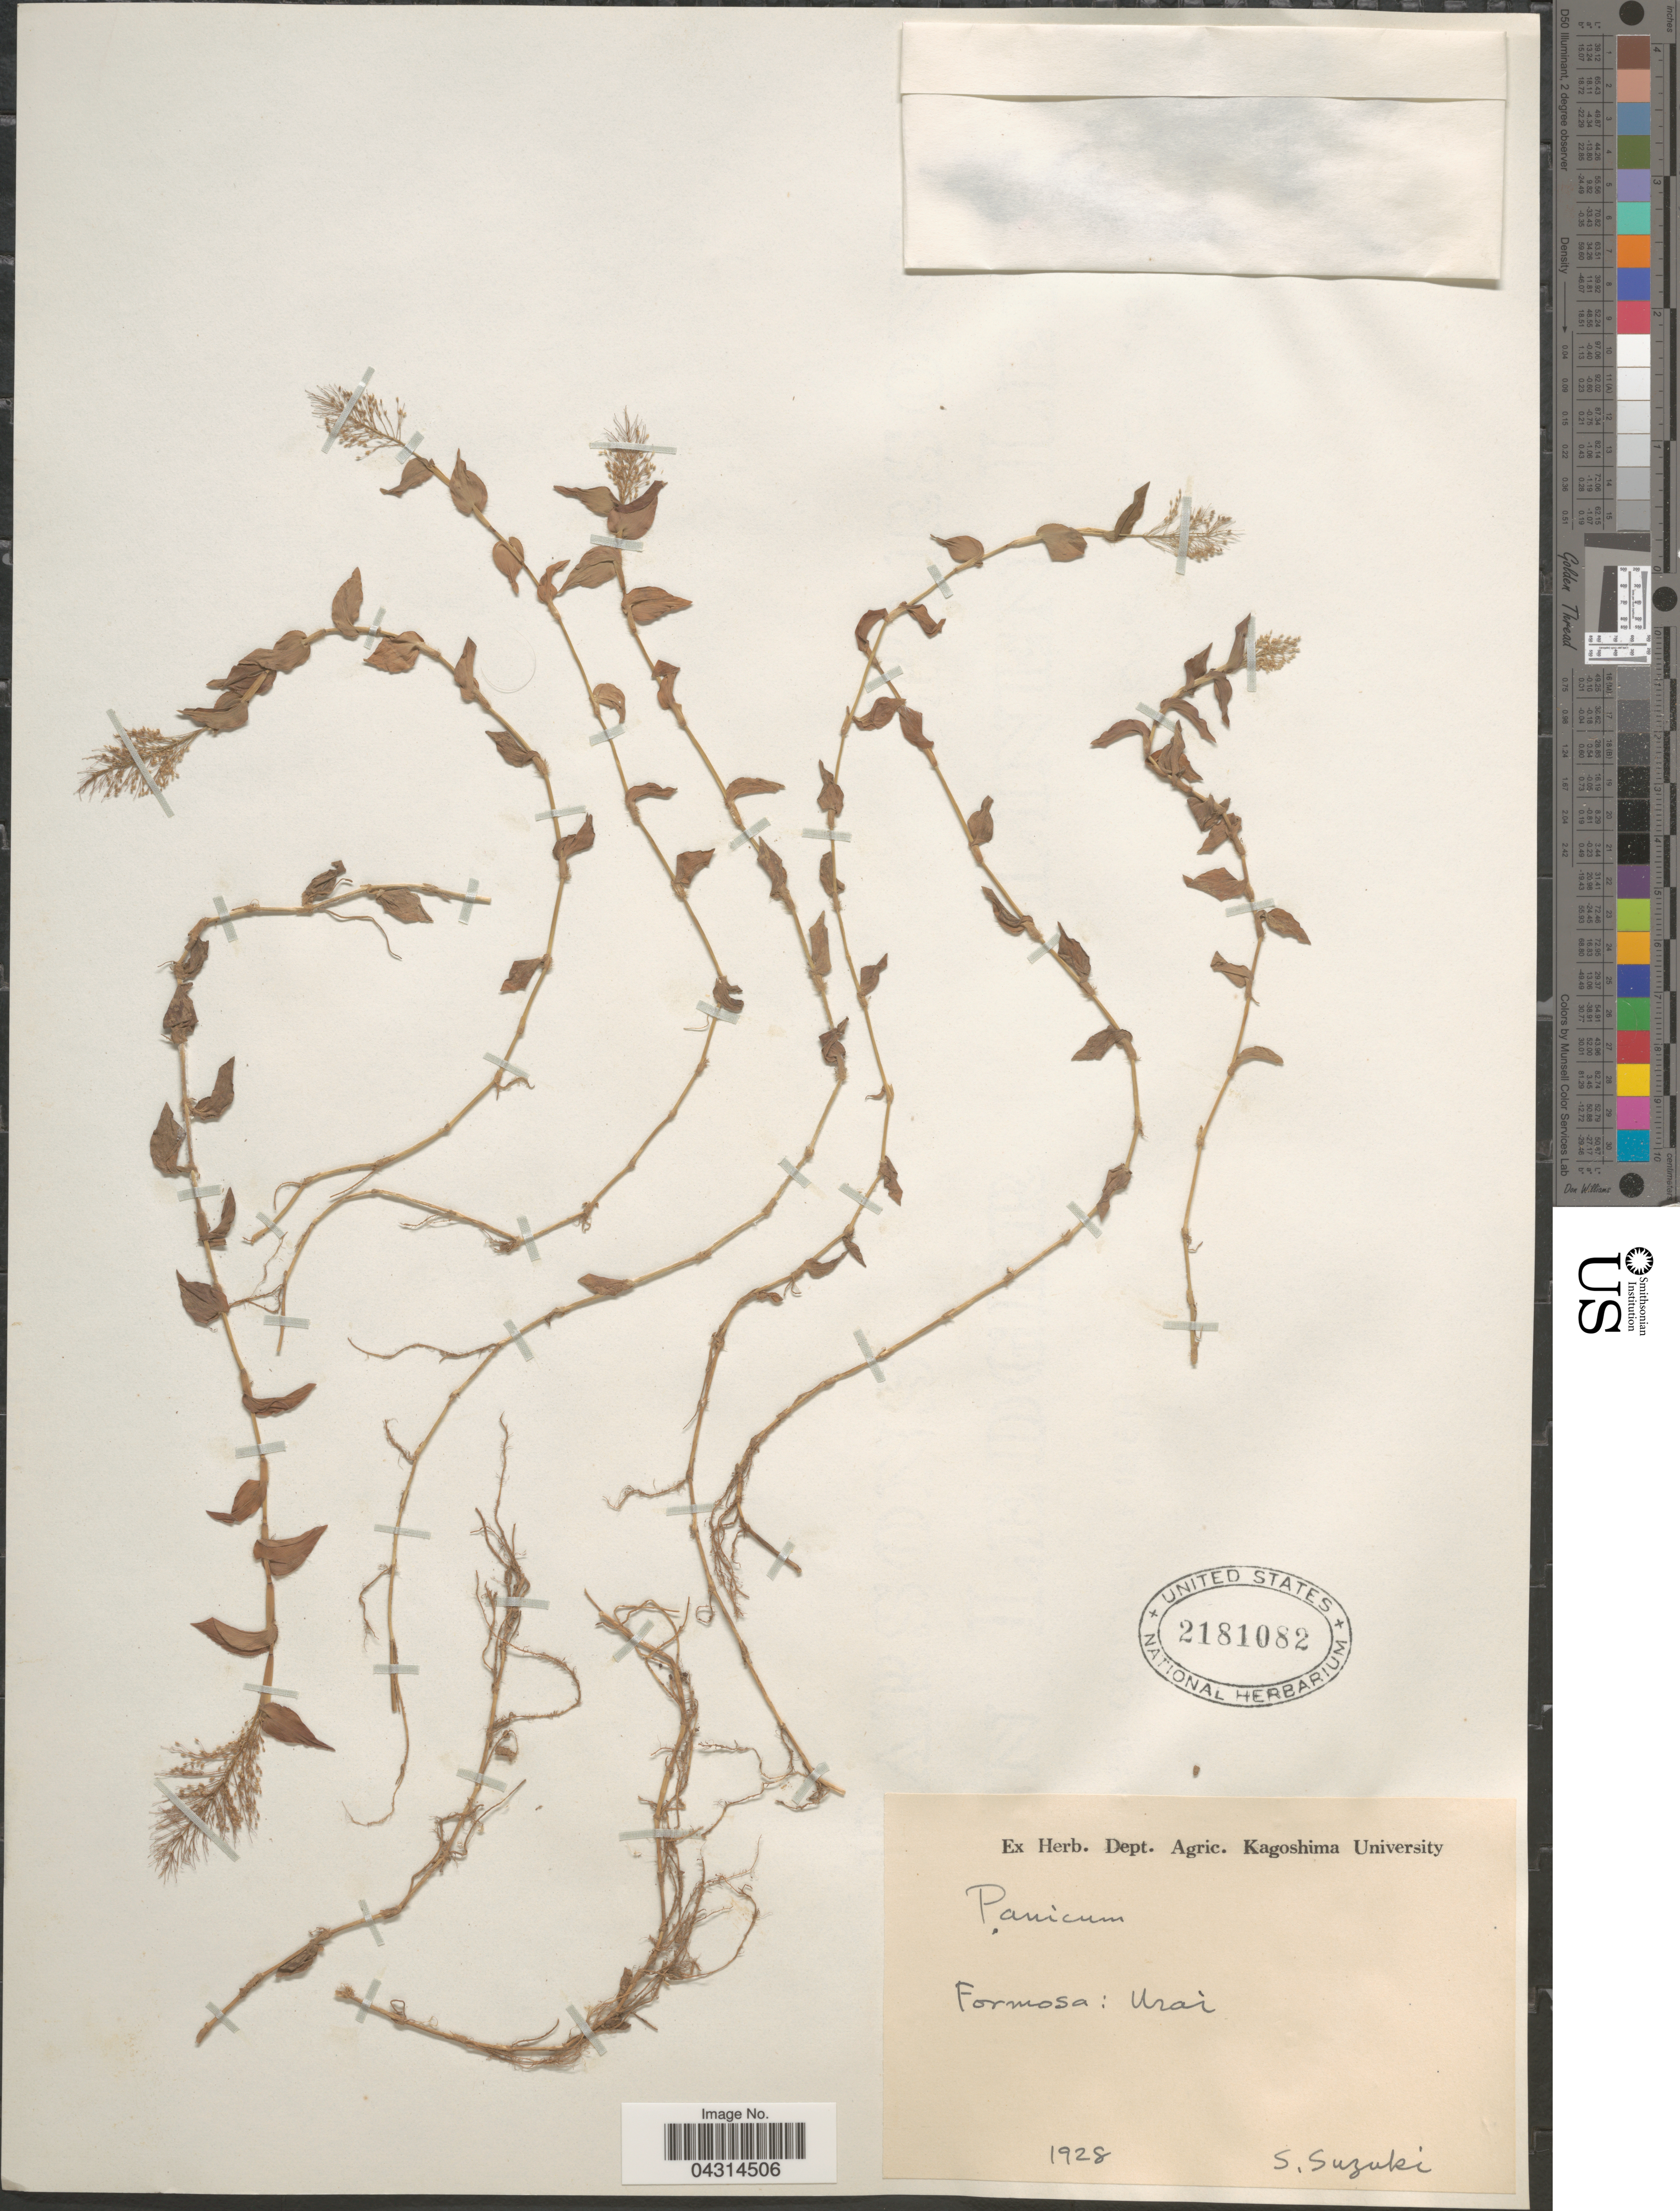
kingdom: Plantae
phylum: Tracheophyta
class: Liliopsida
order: Poales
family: Poaceae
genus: Cyrtococcum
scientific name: Cyrtococcum sp.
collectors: S. Suzuki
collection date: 1928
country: Taiwan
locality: Urai. Formosa.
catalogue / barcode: US 2181082